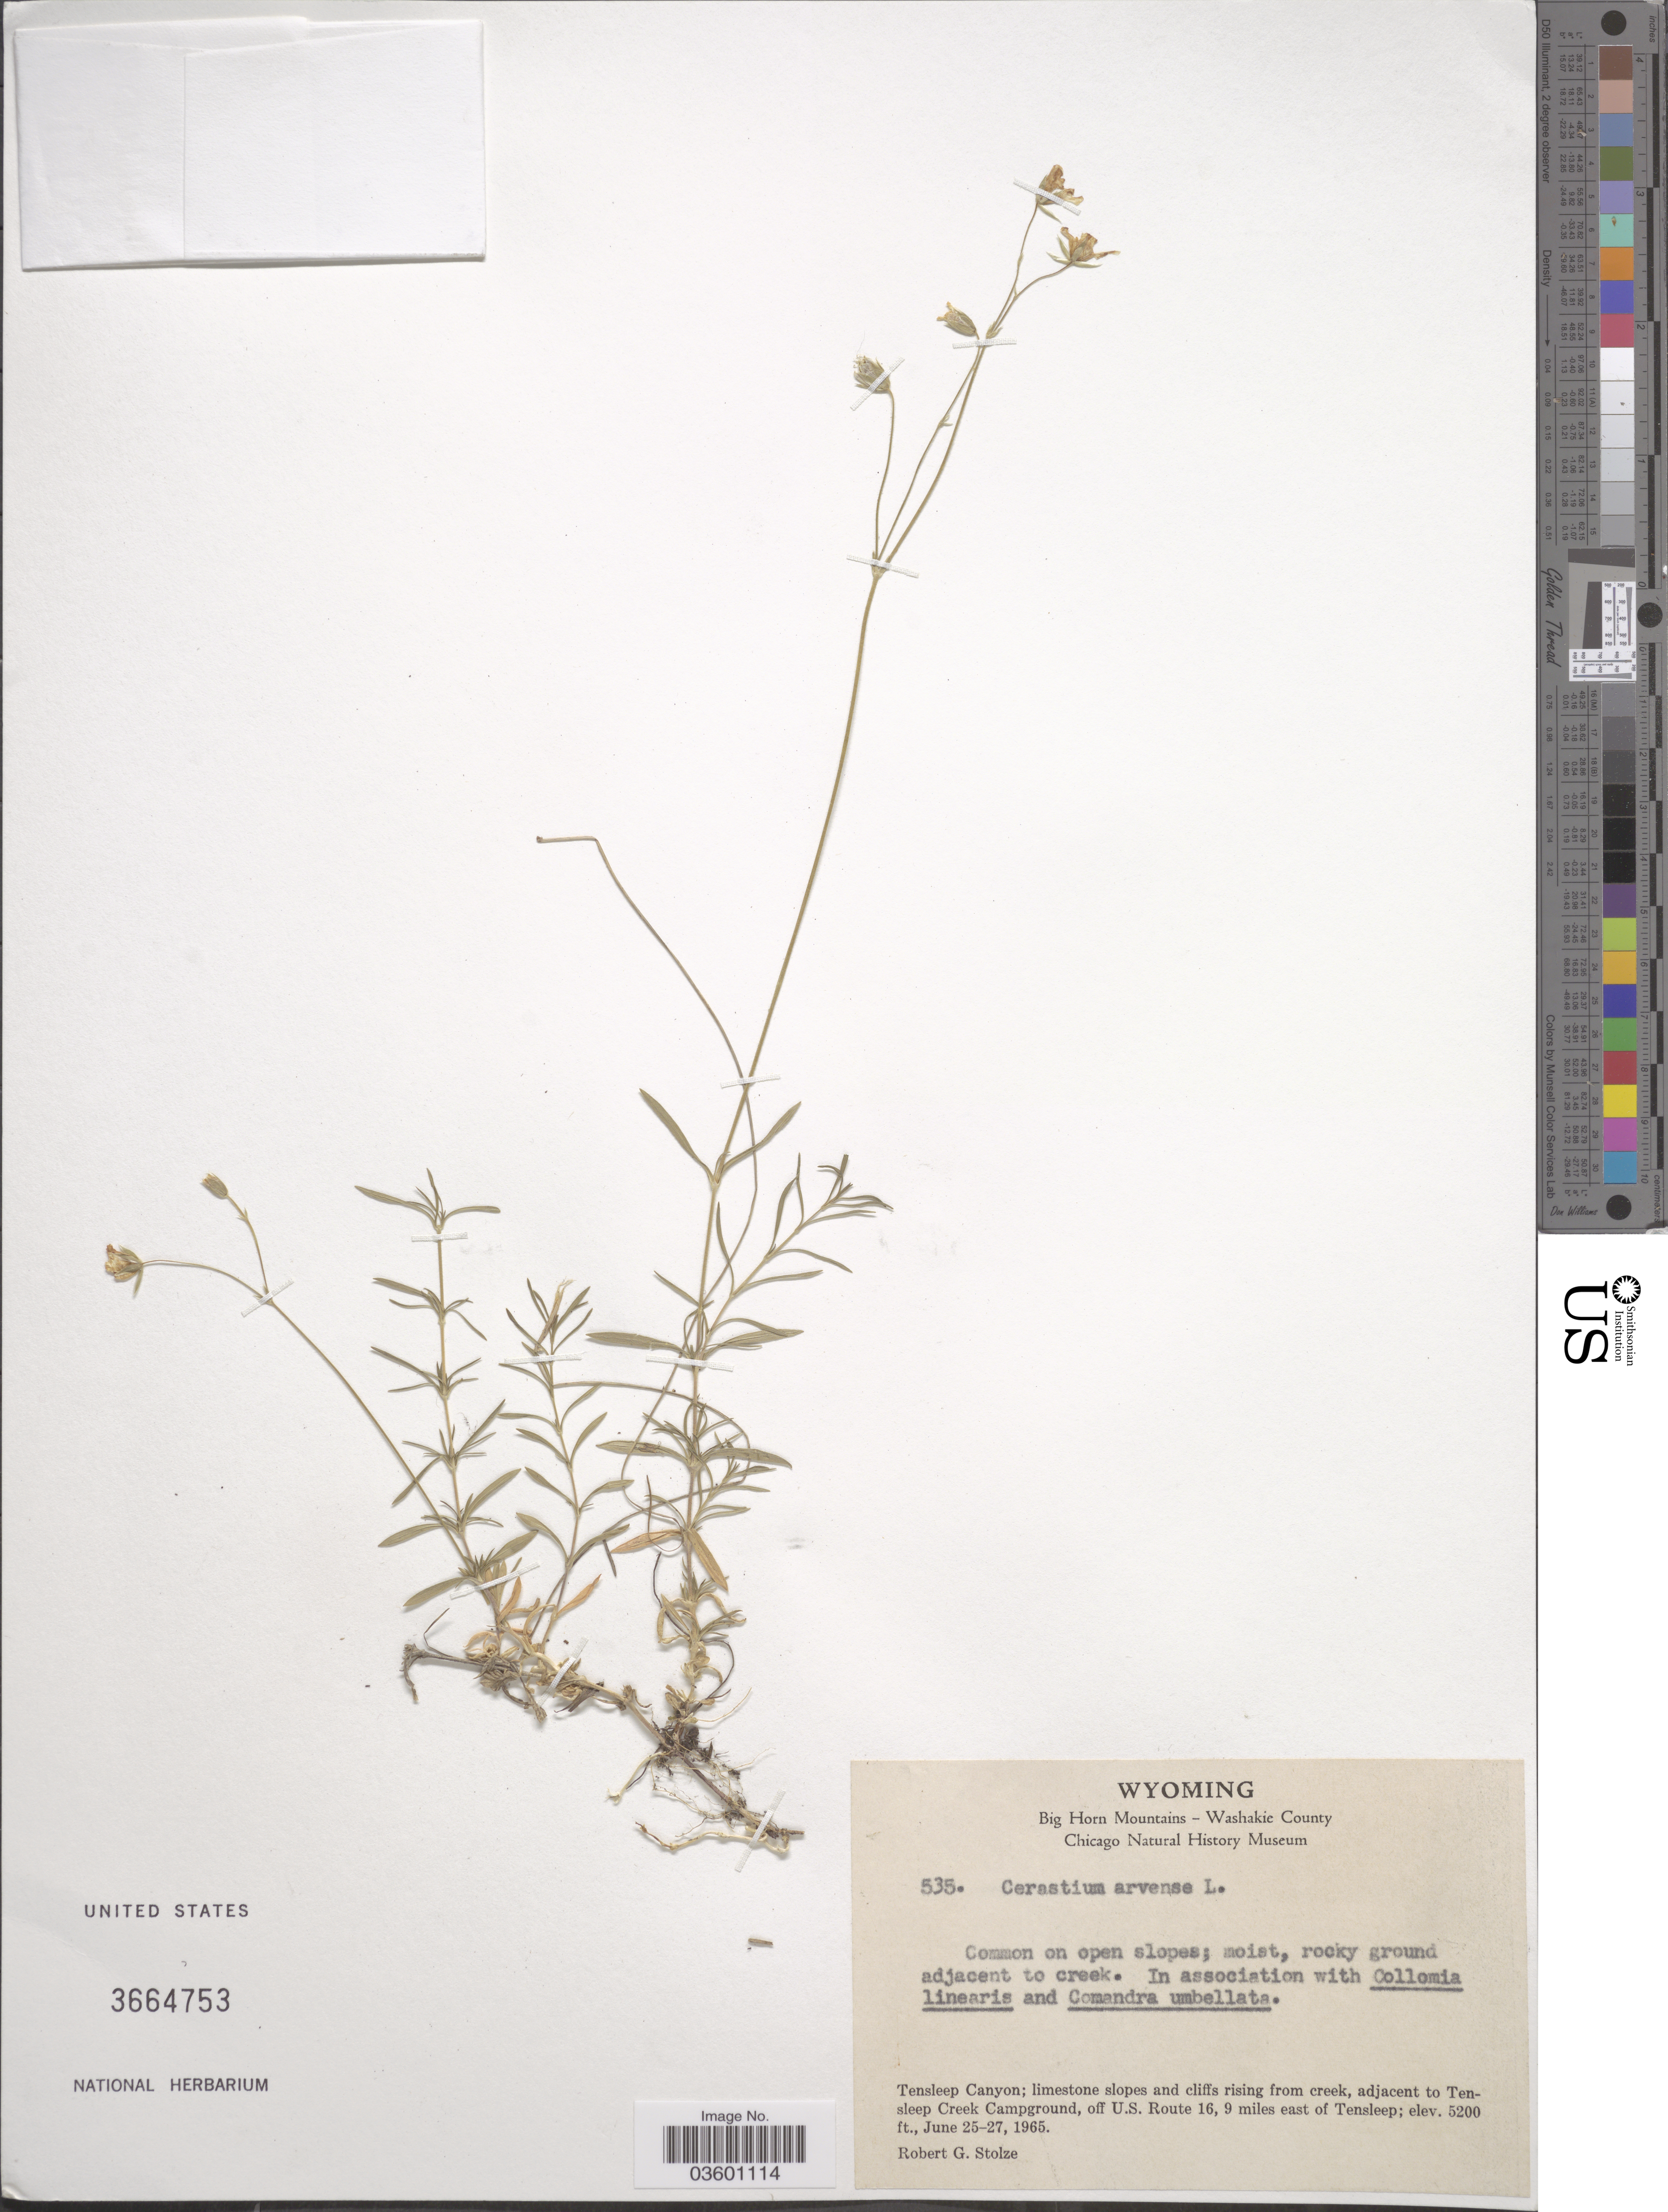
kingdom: Plantae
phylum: Tracheophyta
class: Magnoliopsida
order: Caryophyllales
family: Caryophyllaceae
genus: Cerastium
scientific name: Cerastium arvense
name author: L.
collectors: R. G. Stolze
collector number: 535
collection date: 1965-06-25/1965-06-27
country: United States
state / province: Wyoming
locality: Big Horn Mountains - Washakie County. Tensleep Canyon; limestone slopes and cliffs rising from creek, adjacent to Tensleep Creek Campground, off U.S. Route 16, 9 miles east of Tensleep.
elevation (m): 1585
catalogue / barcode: US 3664753